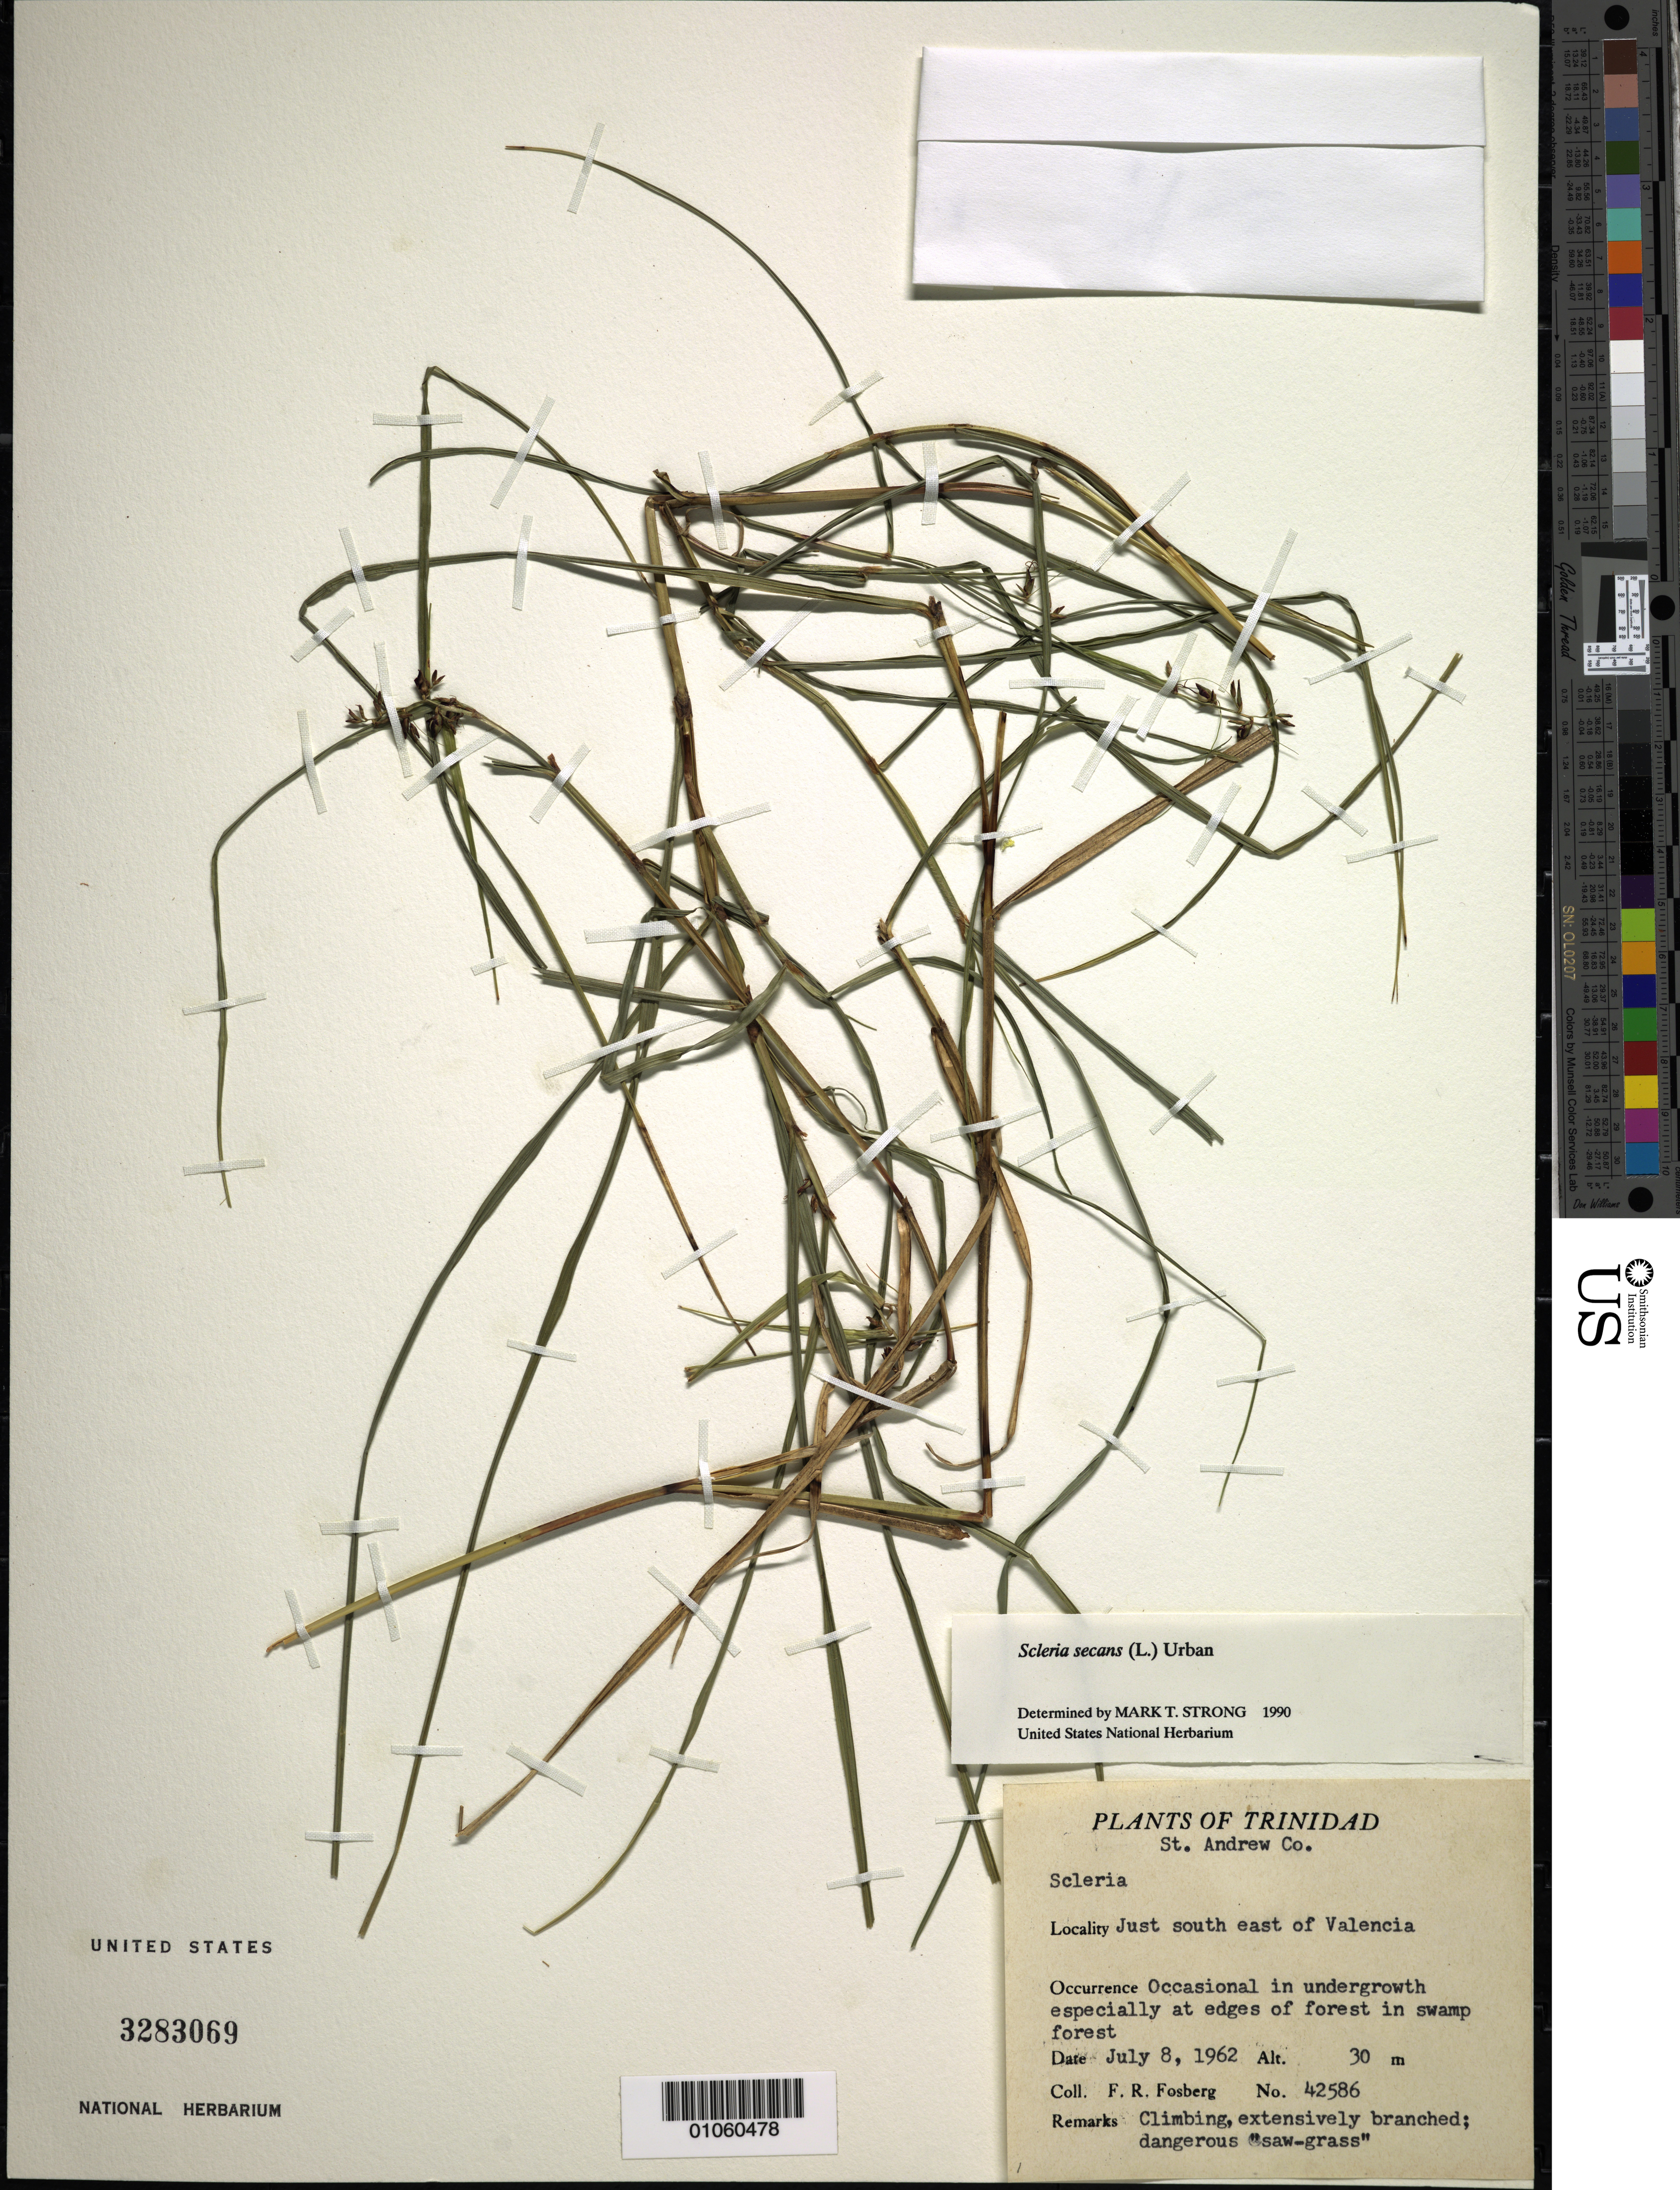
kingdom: Plantae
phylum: Tracheophyta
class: Liliopsida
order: Poales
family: Cyperaceae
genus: Scleria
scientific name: Scleria secans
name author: (L.) Urb.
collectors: F. R. Fosberg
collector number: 42586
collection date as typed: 08 Jul 1962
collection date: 1962-07-08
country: Trinidad and Tobago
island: Trinidad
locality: Just SE of Valencia, St. Andrew Co.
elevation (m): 30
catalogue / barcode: US 3283069